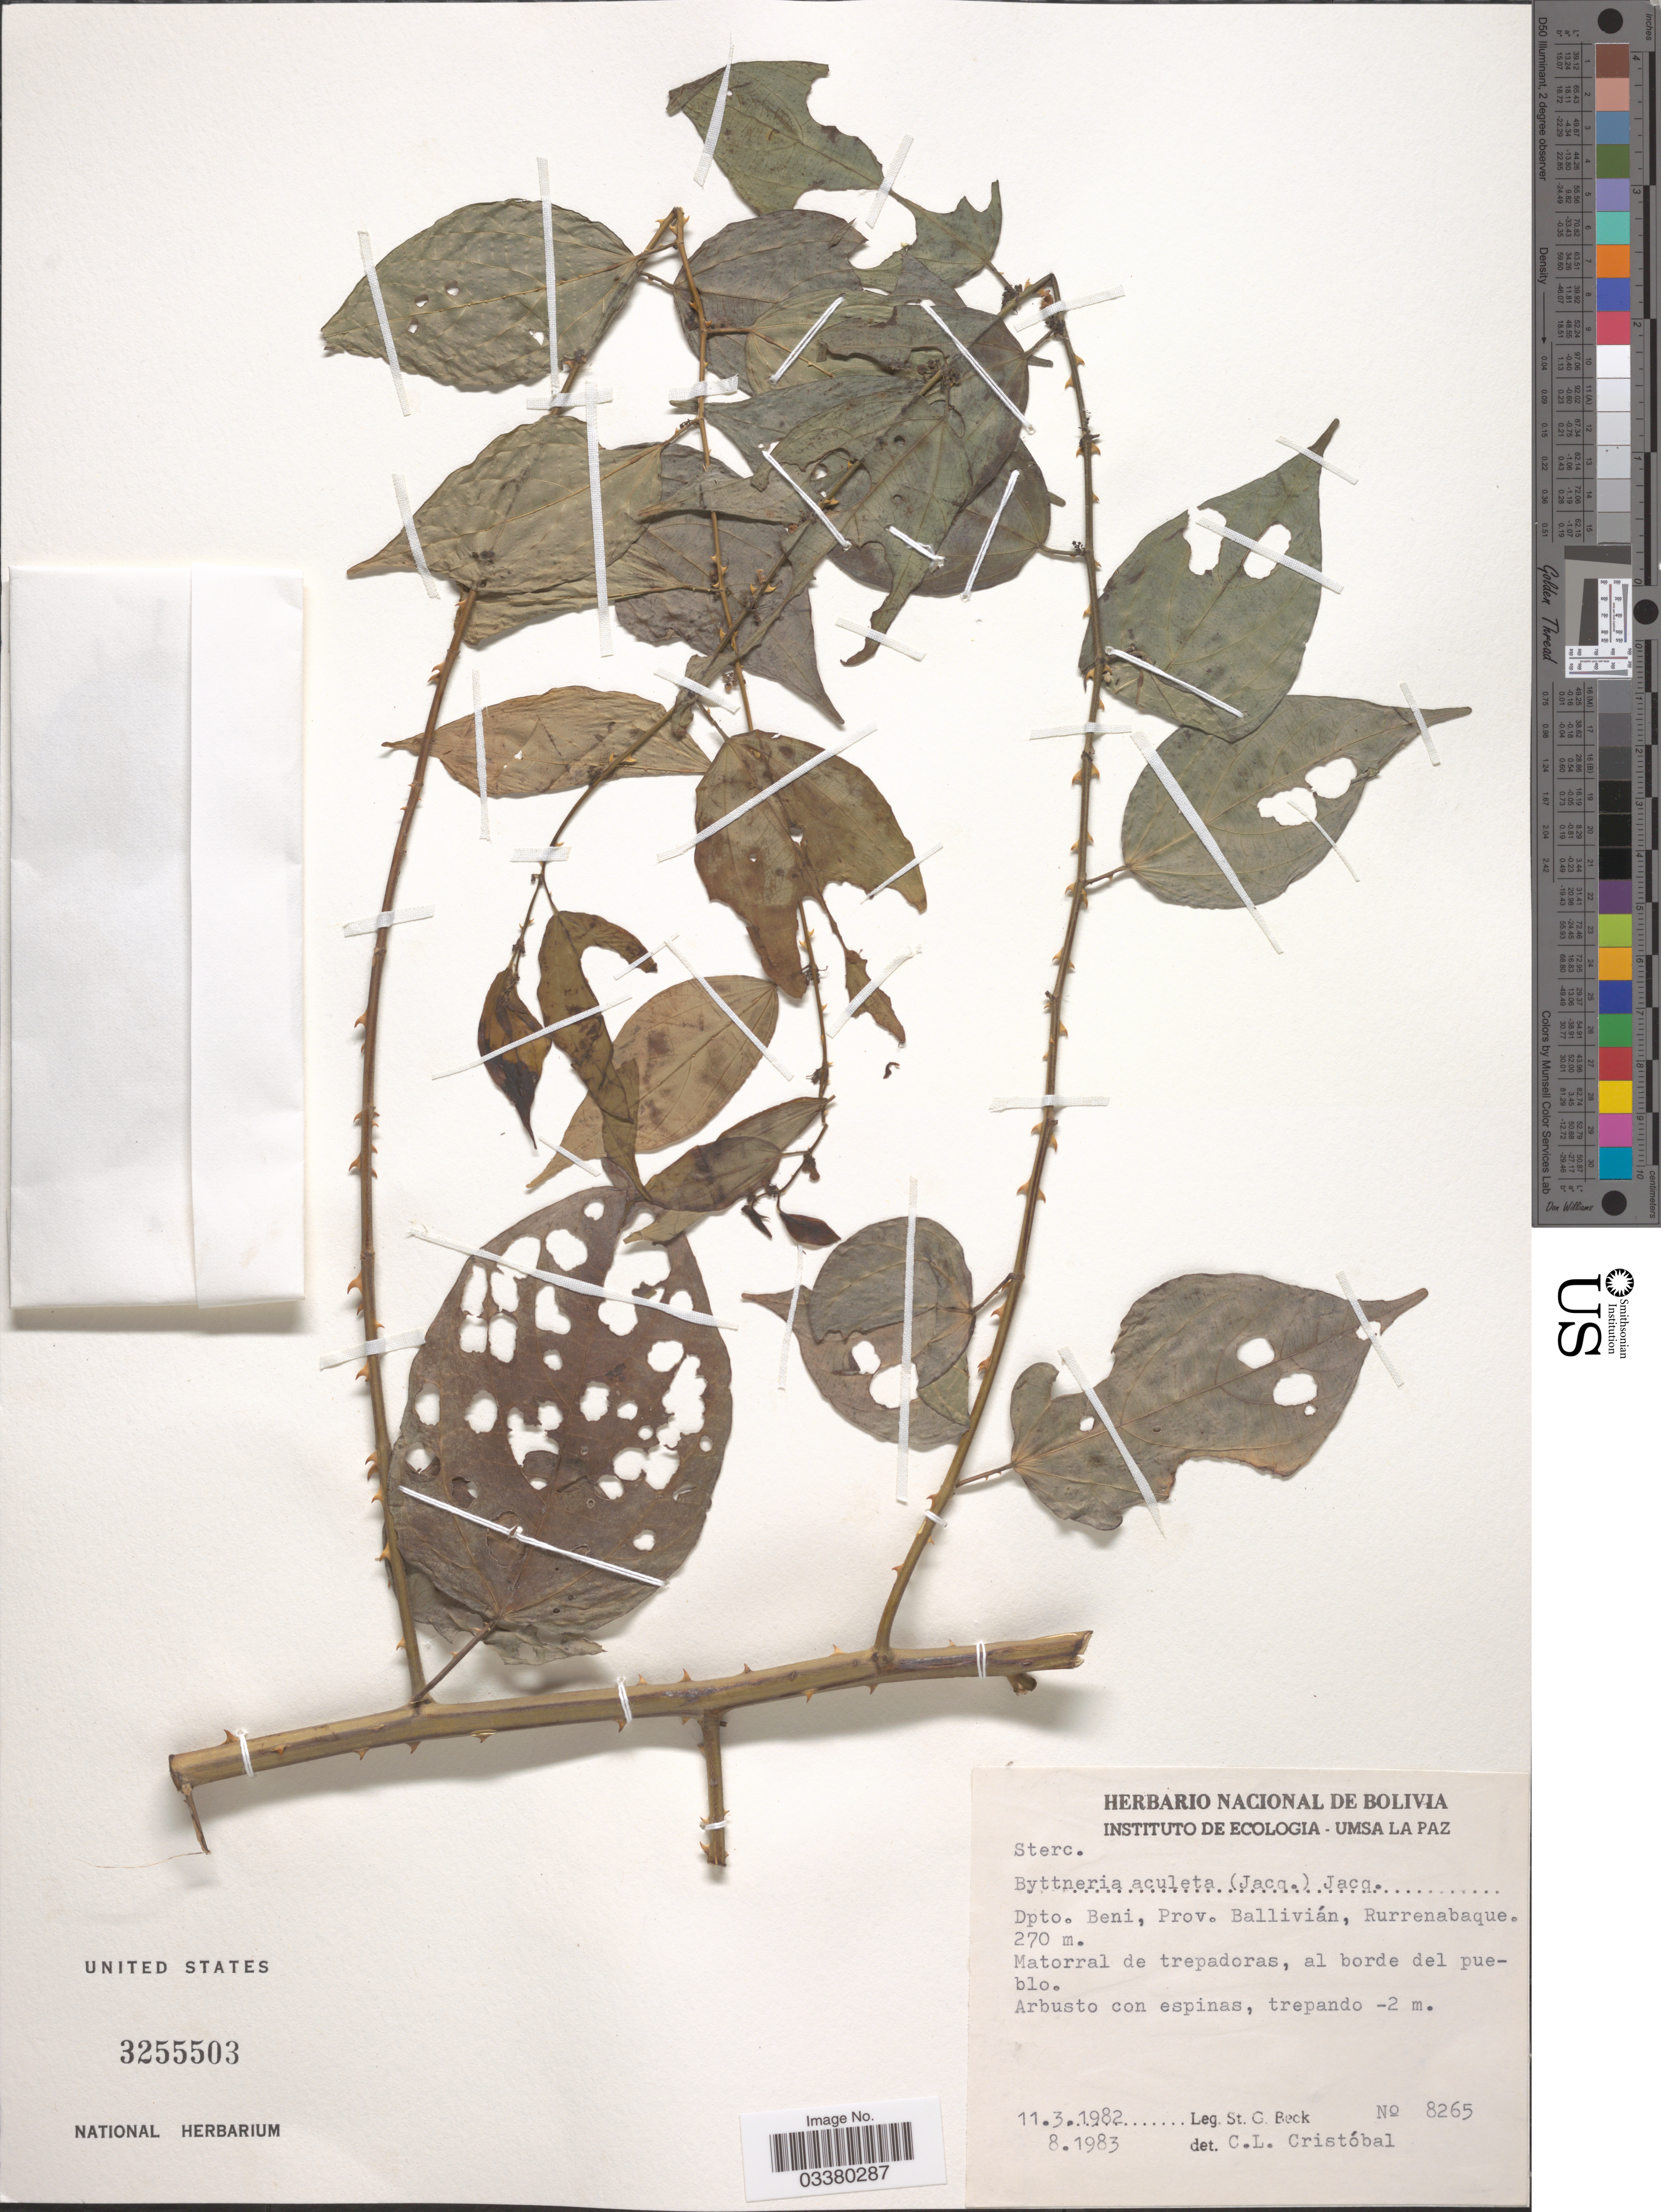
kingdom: Plantae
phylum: Tracheophyta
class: Magnoliopsida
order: Malvales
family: Malvaceae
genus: Byttneria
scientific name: Byttneria aculeata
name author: (Jacq.) Jacq.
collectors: S. G. Beck & C. L. Cristóbal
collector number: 8265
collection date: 1982-03-11/1983-08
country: Bolivia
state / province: Beni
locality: Dpto. Beni, Prov. Ballivián, Rurrenabaque. Matorral de trepadoras, al borde del pueblo.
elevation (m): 270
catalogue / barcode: US 3255503